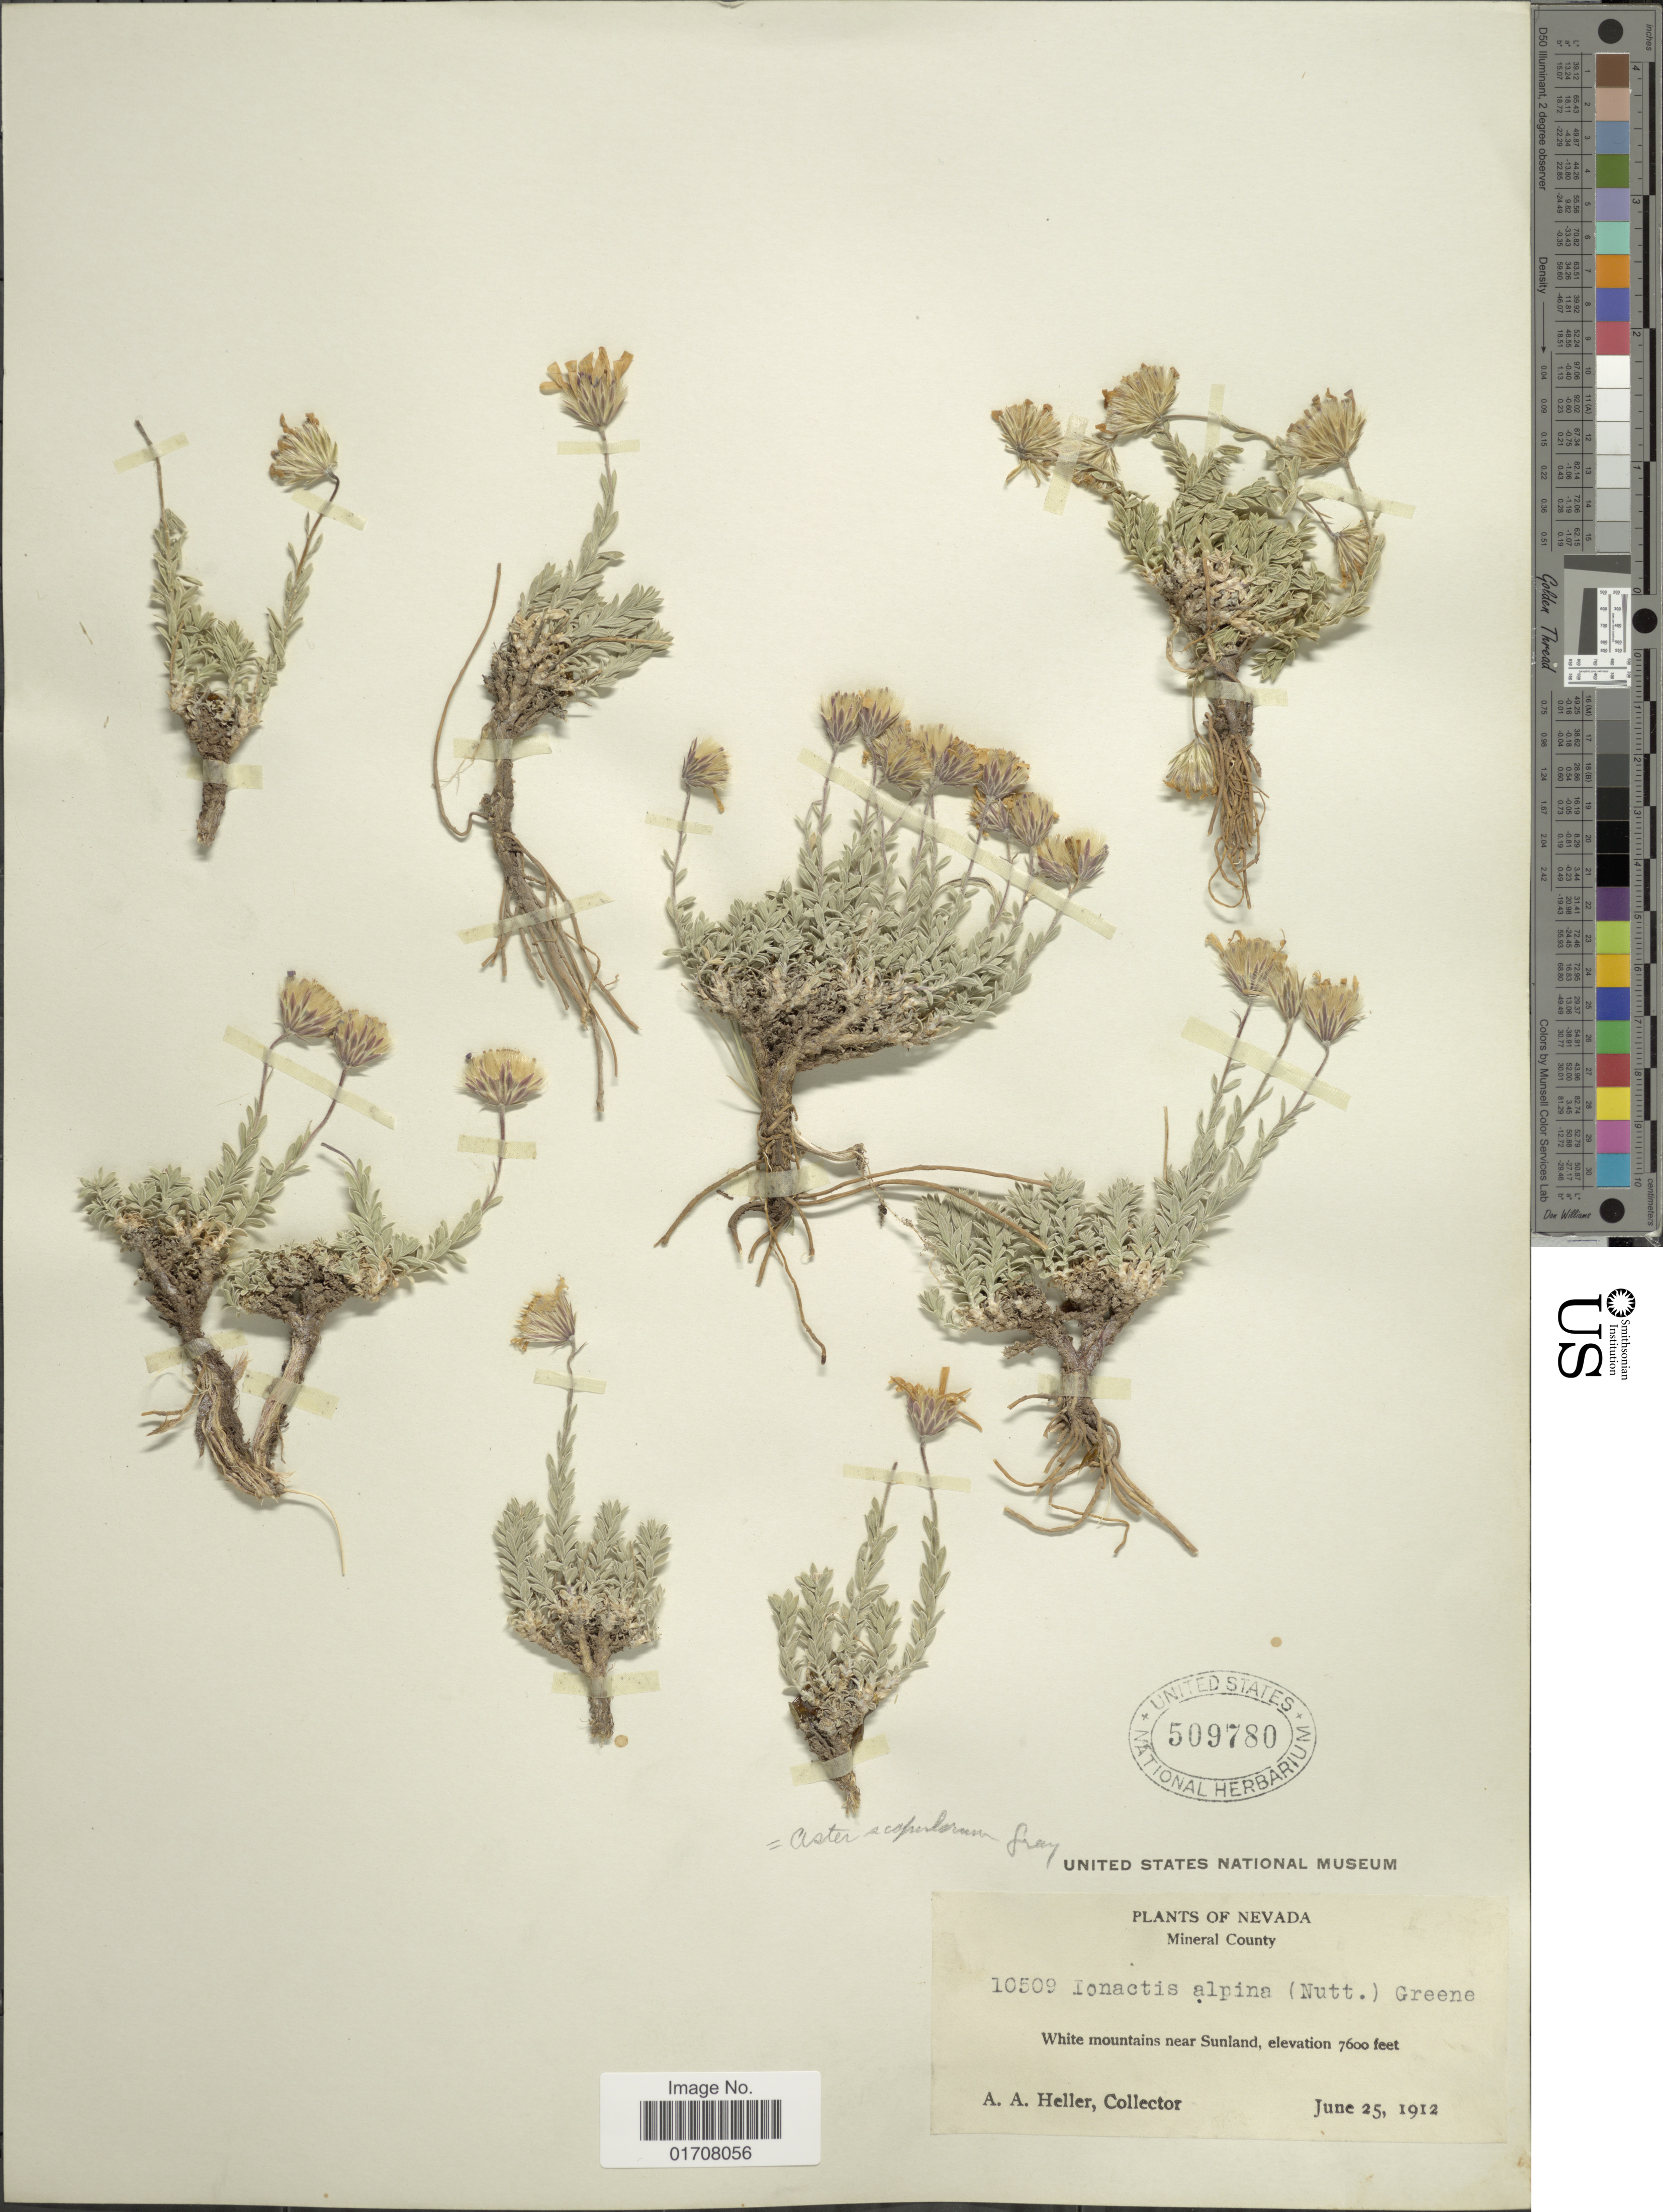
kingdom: Plantae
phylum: Tracheophyta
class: Magnoliopsida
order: Asterales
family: Asteraceae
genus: Ionactis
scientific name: Ionactis alpina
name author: (Nutt.) Greene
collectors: A. A. Heller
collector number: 10509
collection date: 1912-06-25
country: United States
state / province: Nevada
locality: Mineral County, White Mountains near Sunland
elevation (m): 2316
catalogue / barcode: US 509780